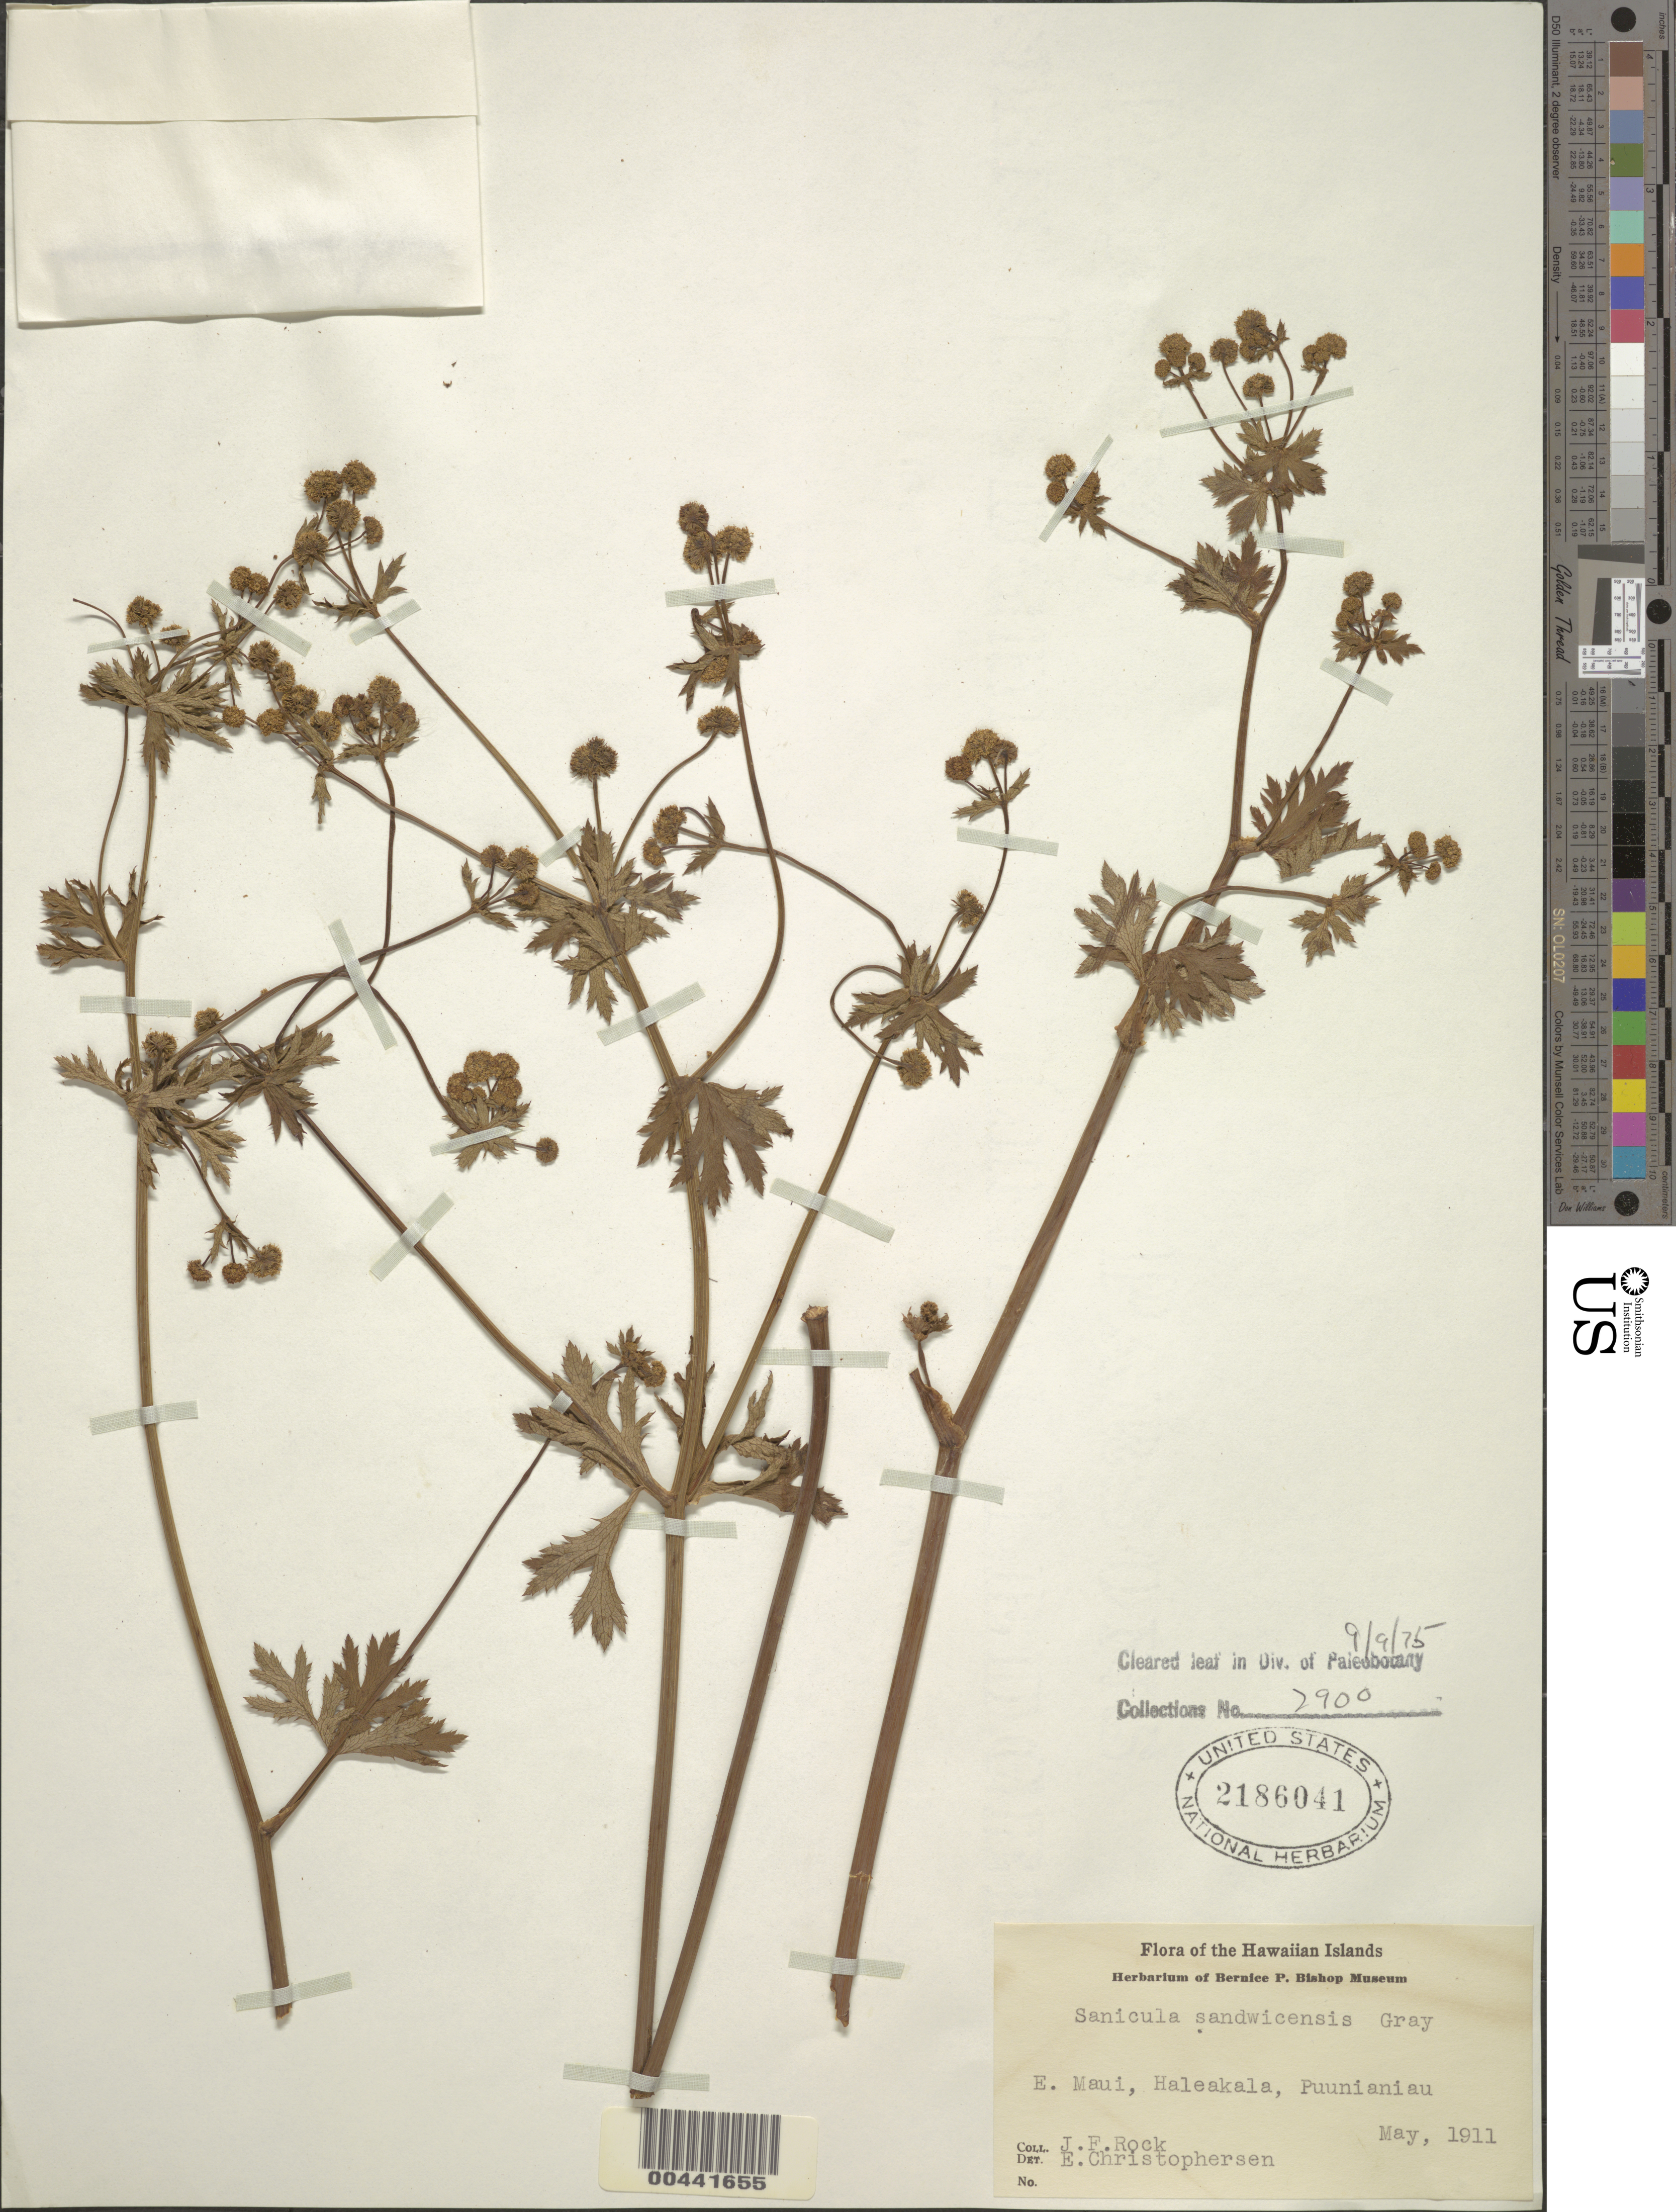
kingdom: Plantae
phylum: Tracheophyta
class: Magnoliopsida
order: Apiales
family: Apiaceae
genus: Sanicula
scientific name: Sanicula sandwicensis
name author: A. Gray in Wilkes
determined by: Christophersen, Erling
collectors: J. F. Rock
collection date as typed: May 1911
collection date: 1911-05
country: United States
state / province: Hawaii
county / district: Maui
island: Maui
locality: E Maui, Haleakala, Puunianiau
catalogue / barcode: US 2186041